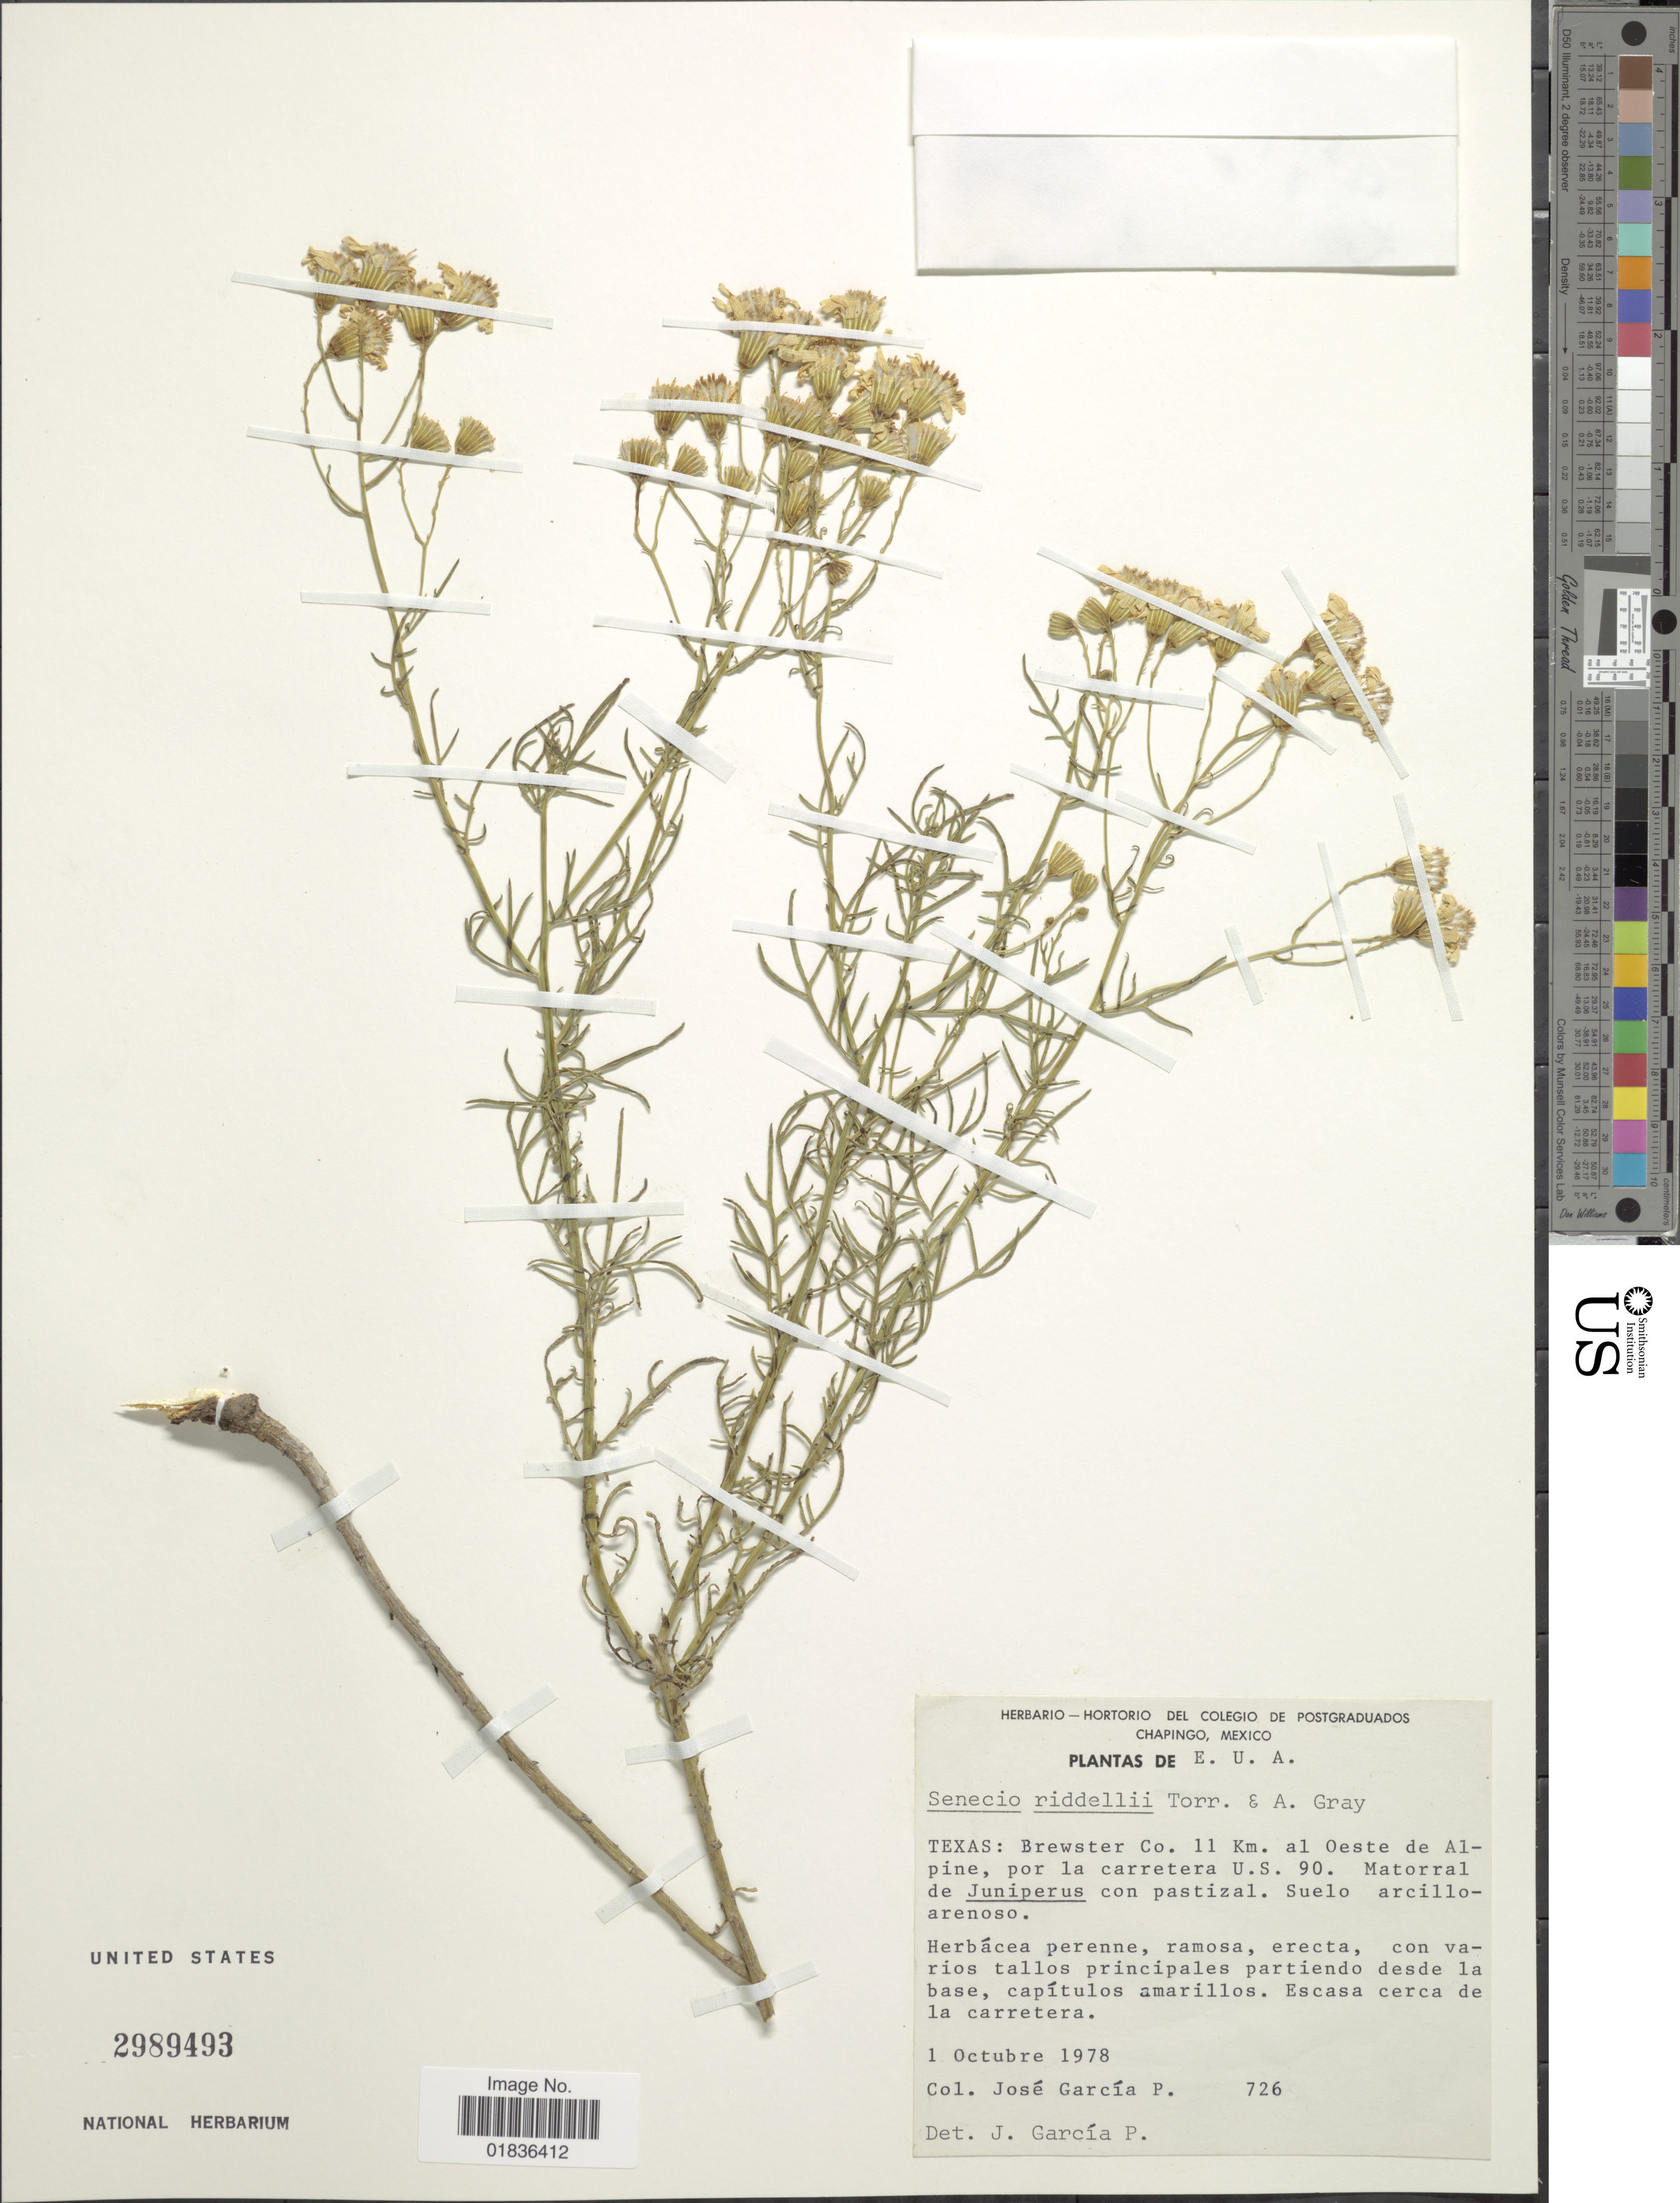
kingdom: Plantae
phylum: Tracheophyta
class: Magnoliopsida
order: Asterales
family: Asteraceae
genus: Senecio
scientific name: Senecio riddellii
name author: Torr. & A. Gray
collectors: J. García-P.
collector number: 726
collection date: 1978-10-01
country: United States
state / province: Texas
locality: Brewster Co. 11 Km. al Oeste de Alpine, por la carretera U.S. 90.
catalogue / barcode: US 2989493